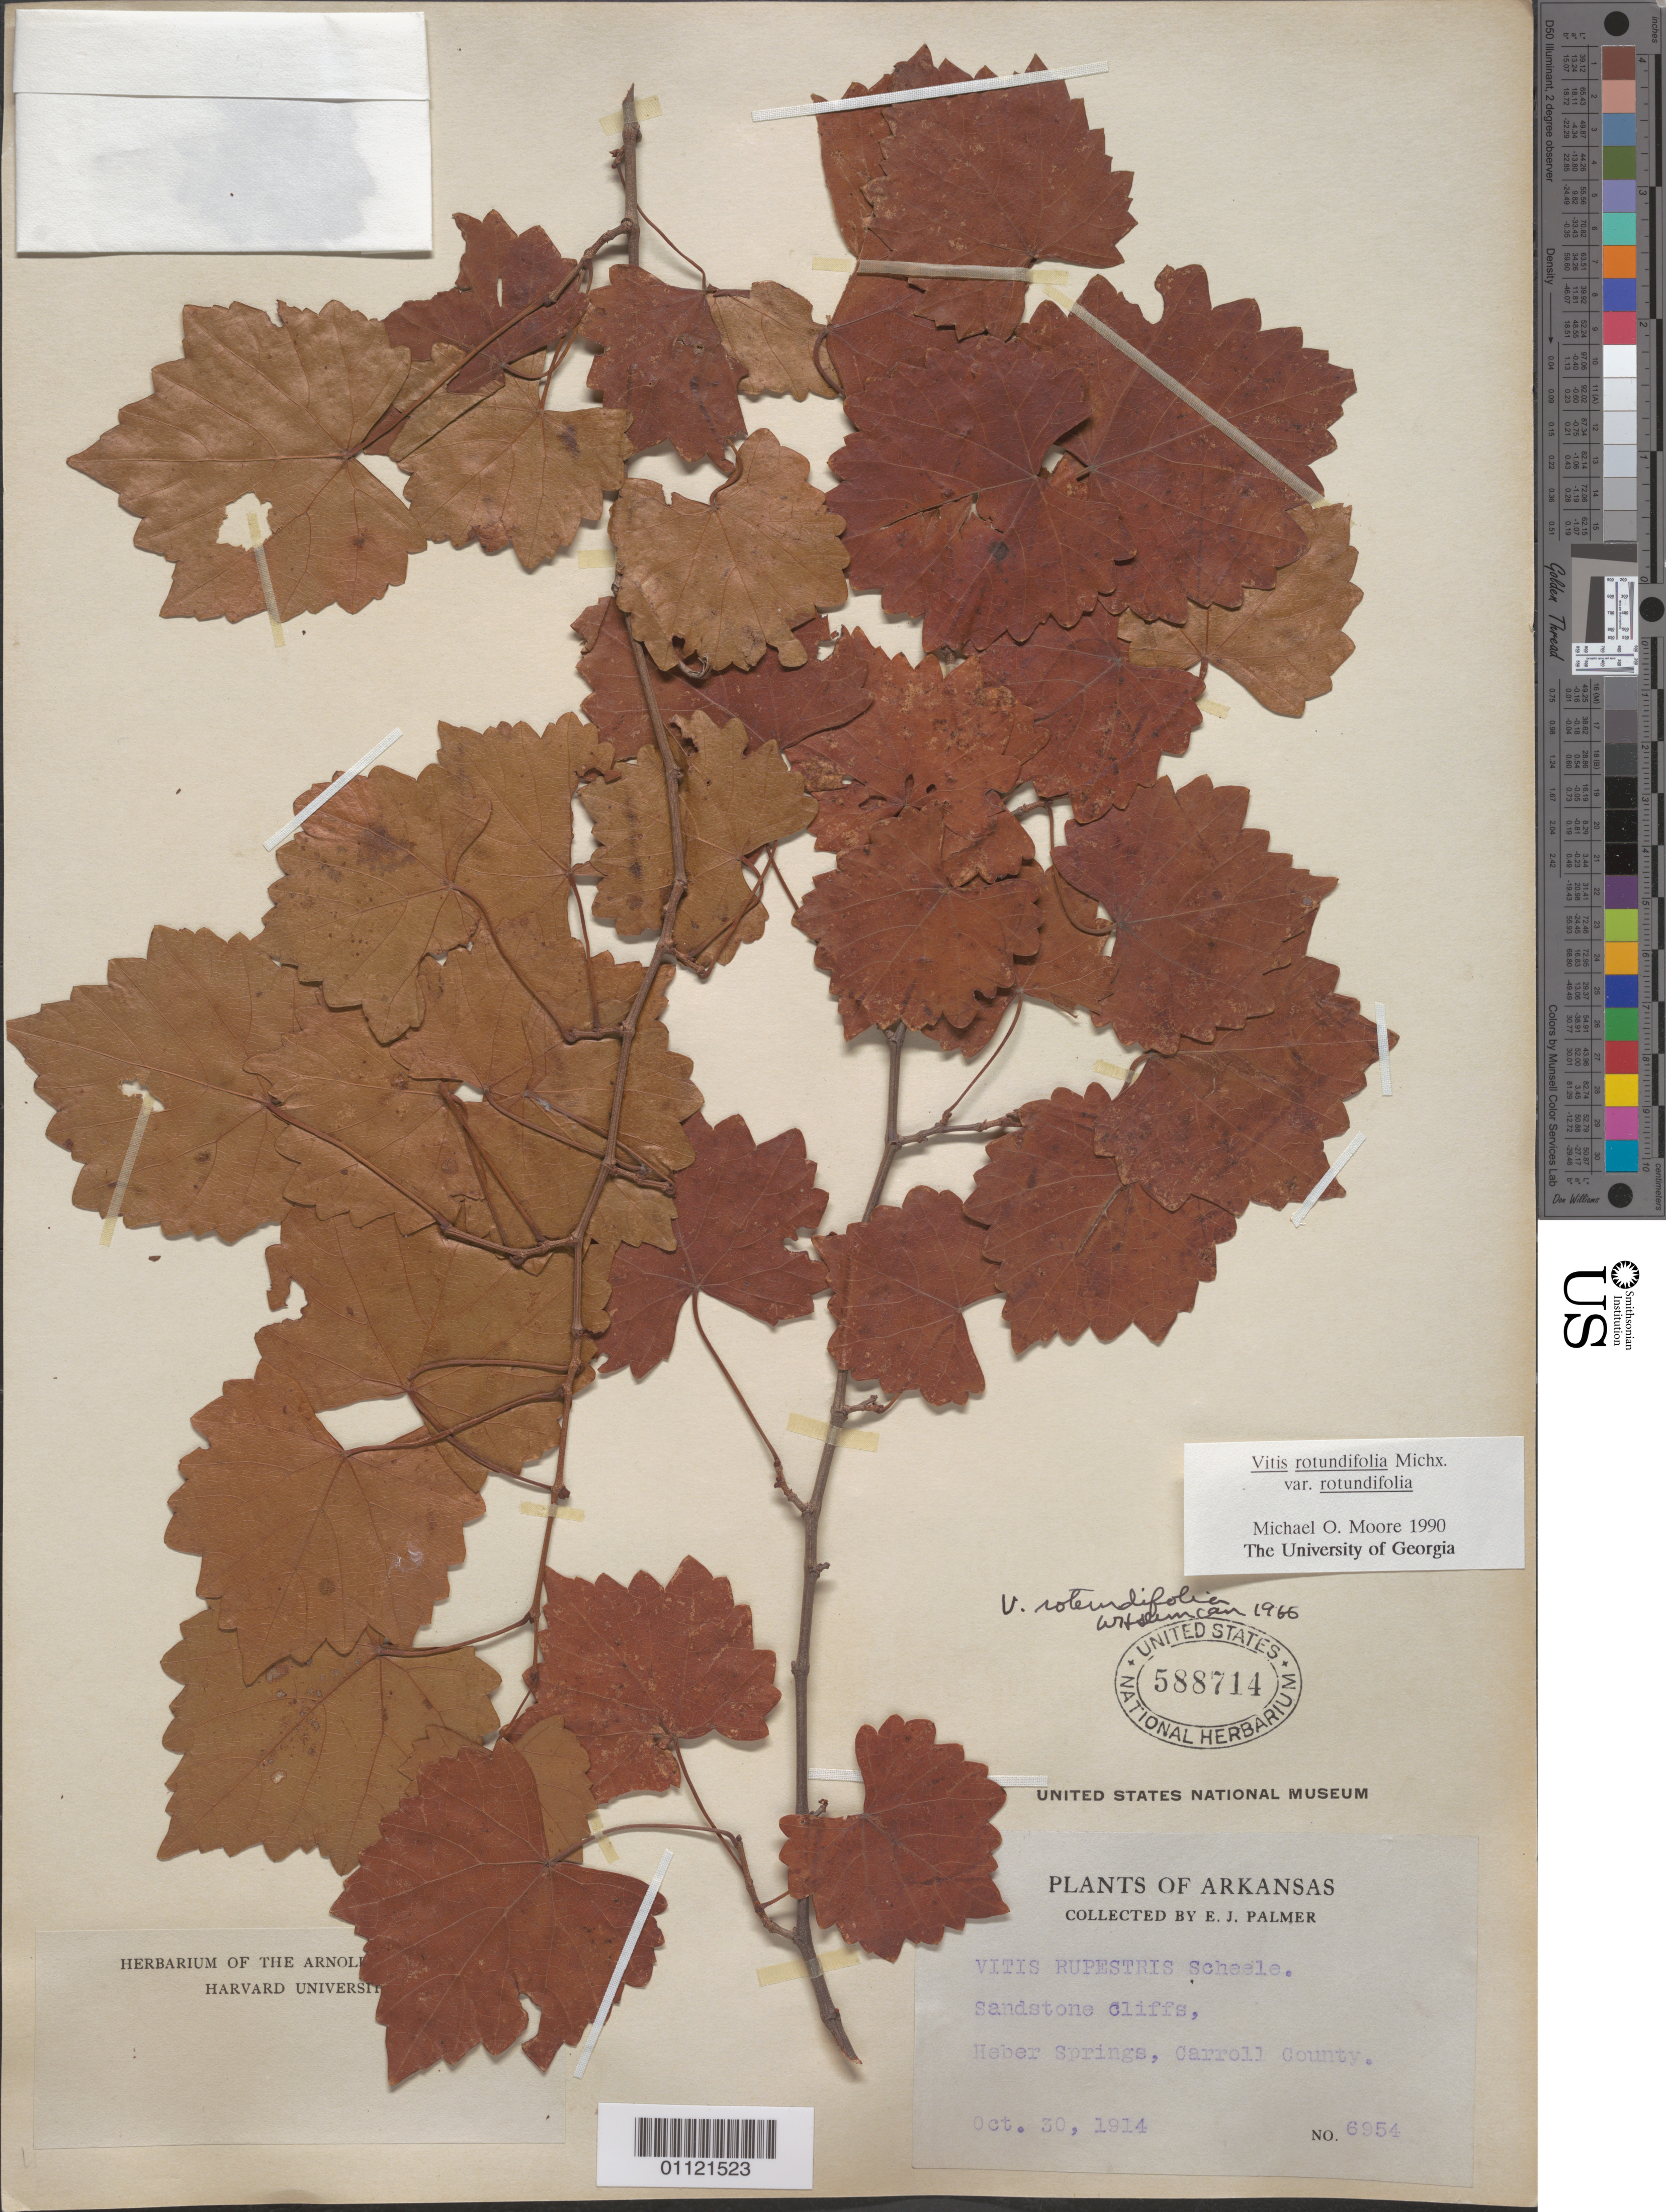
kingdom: Plantae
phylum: Tracheophyta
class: Magnoliopsida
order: Vitales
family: Vitaceae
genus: Vitis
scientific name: Vitis rotundifolia var. rotundifolia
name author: Michx.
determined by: Moore, M. O.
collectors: E. J. Palmer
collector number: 6954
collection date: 1914-10-30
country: United States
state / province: Arkansas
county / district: Carroll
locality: Heber Springs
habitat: Sandstone cliffs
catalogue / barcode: US 588714